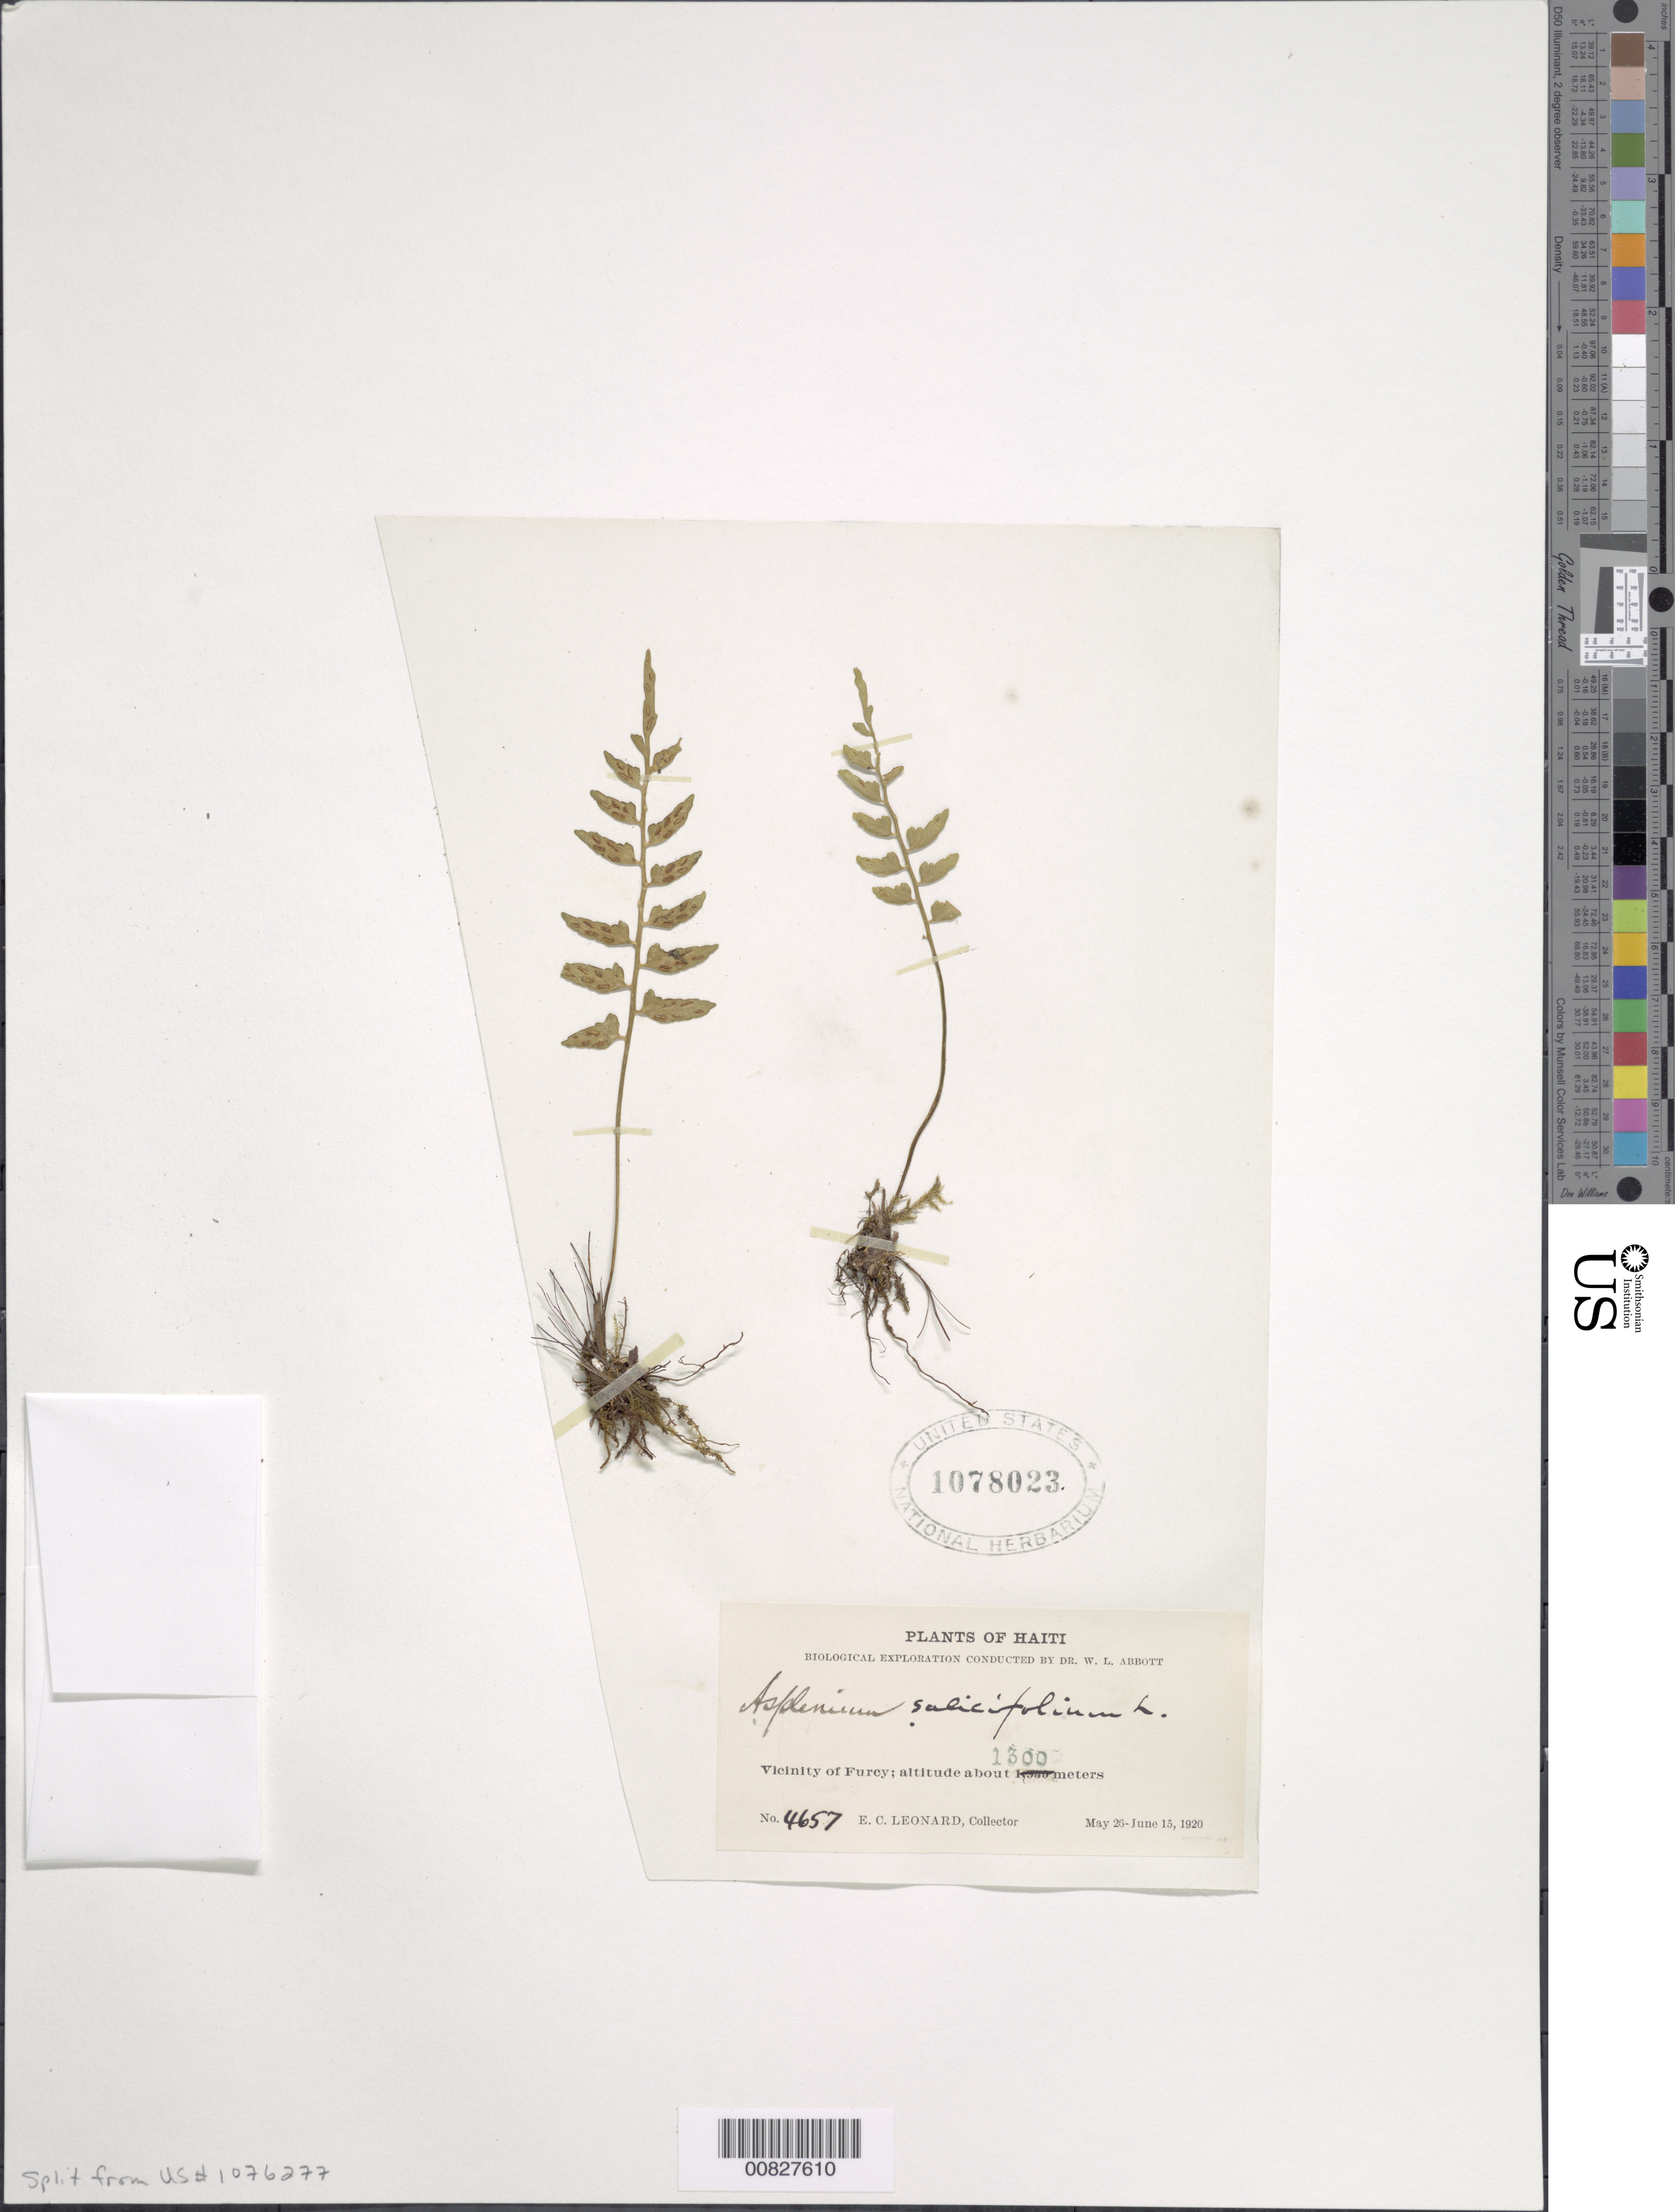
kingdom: Plantae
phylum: Tracheophyta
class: Polypodiopsida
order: Polypodiales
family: Aspleniaceae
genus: Asplenium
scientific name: Asplenium salicifolium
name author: L.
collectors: E. C. Leonard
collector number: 4657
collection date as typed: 26 May 1920 to 15 Jun 1920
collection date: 1920-05-26/1920-06-15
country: Haiti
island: Hispaniola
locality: Furcy vicinity, Morne de Weyan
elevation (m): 1300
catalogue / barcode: US 1078023